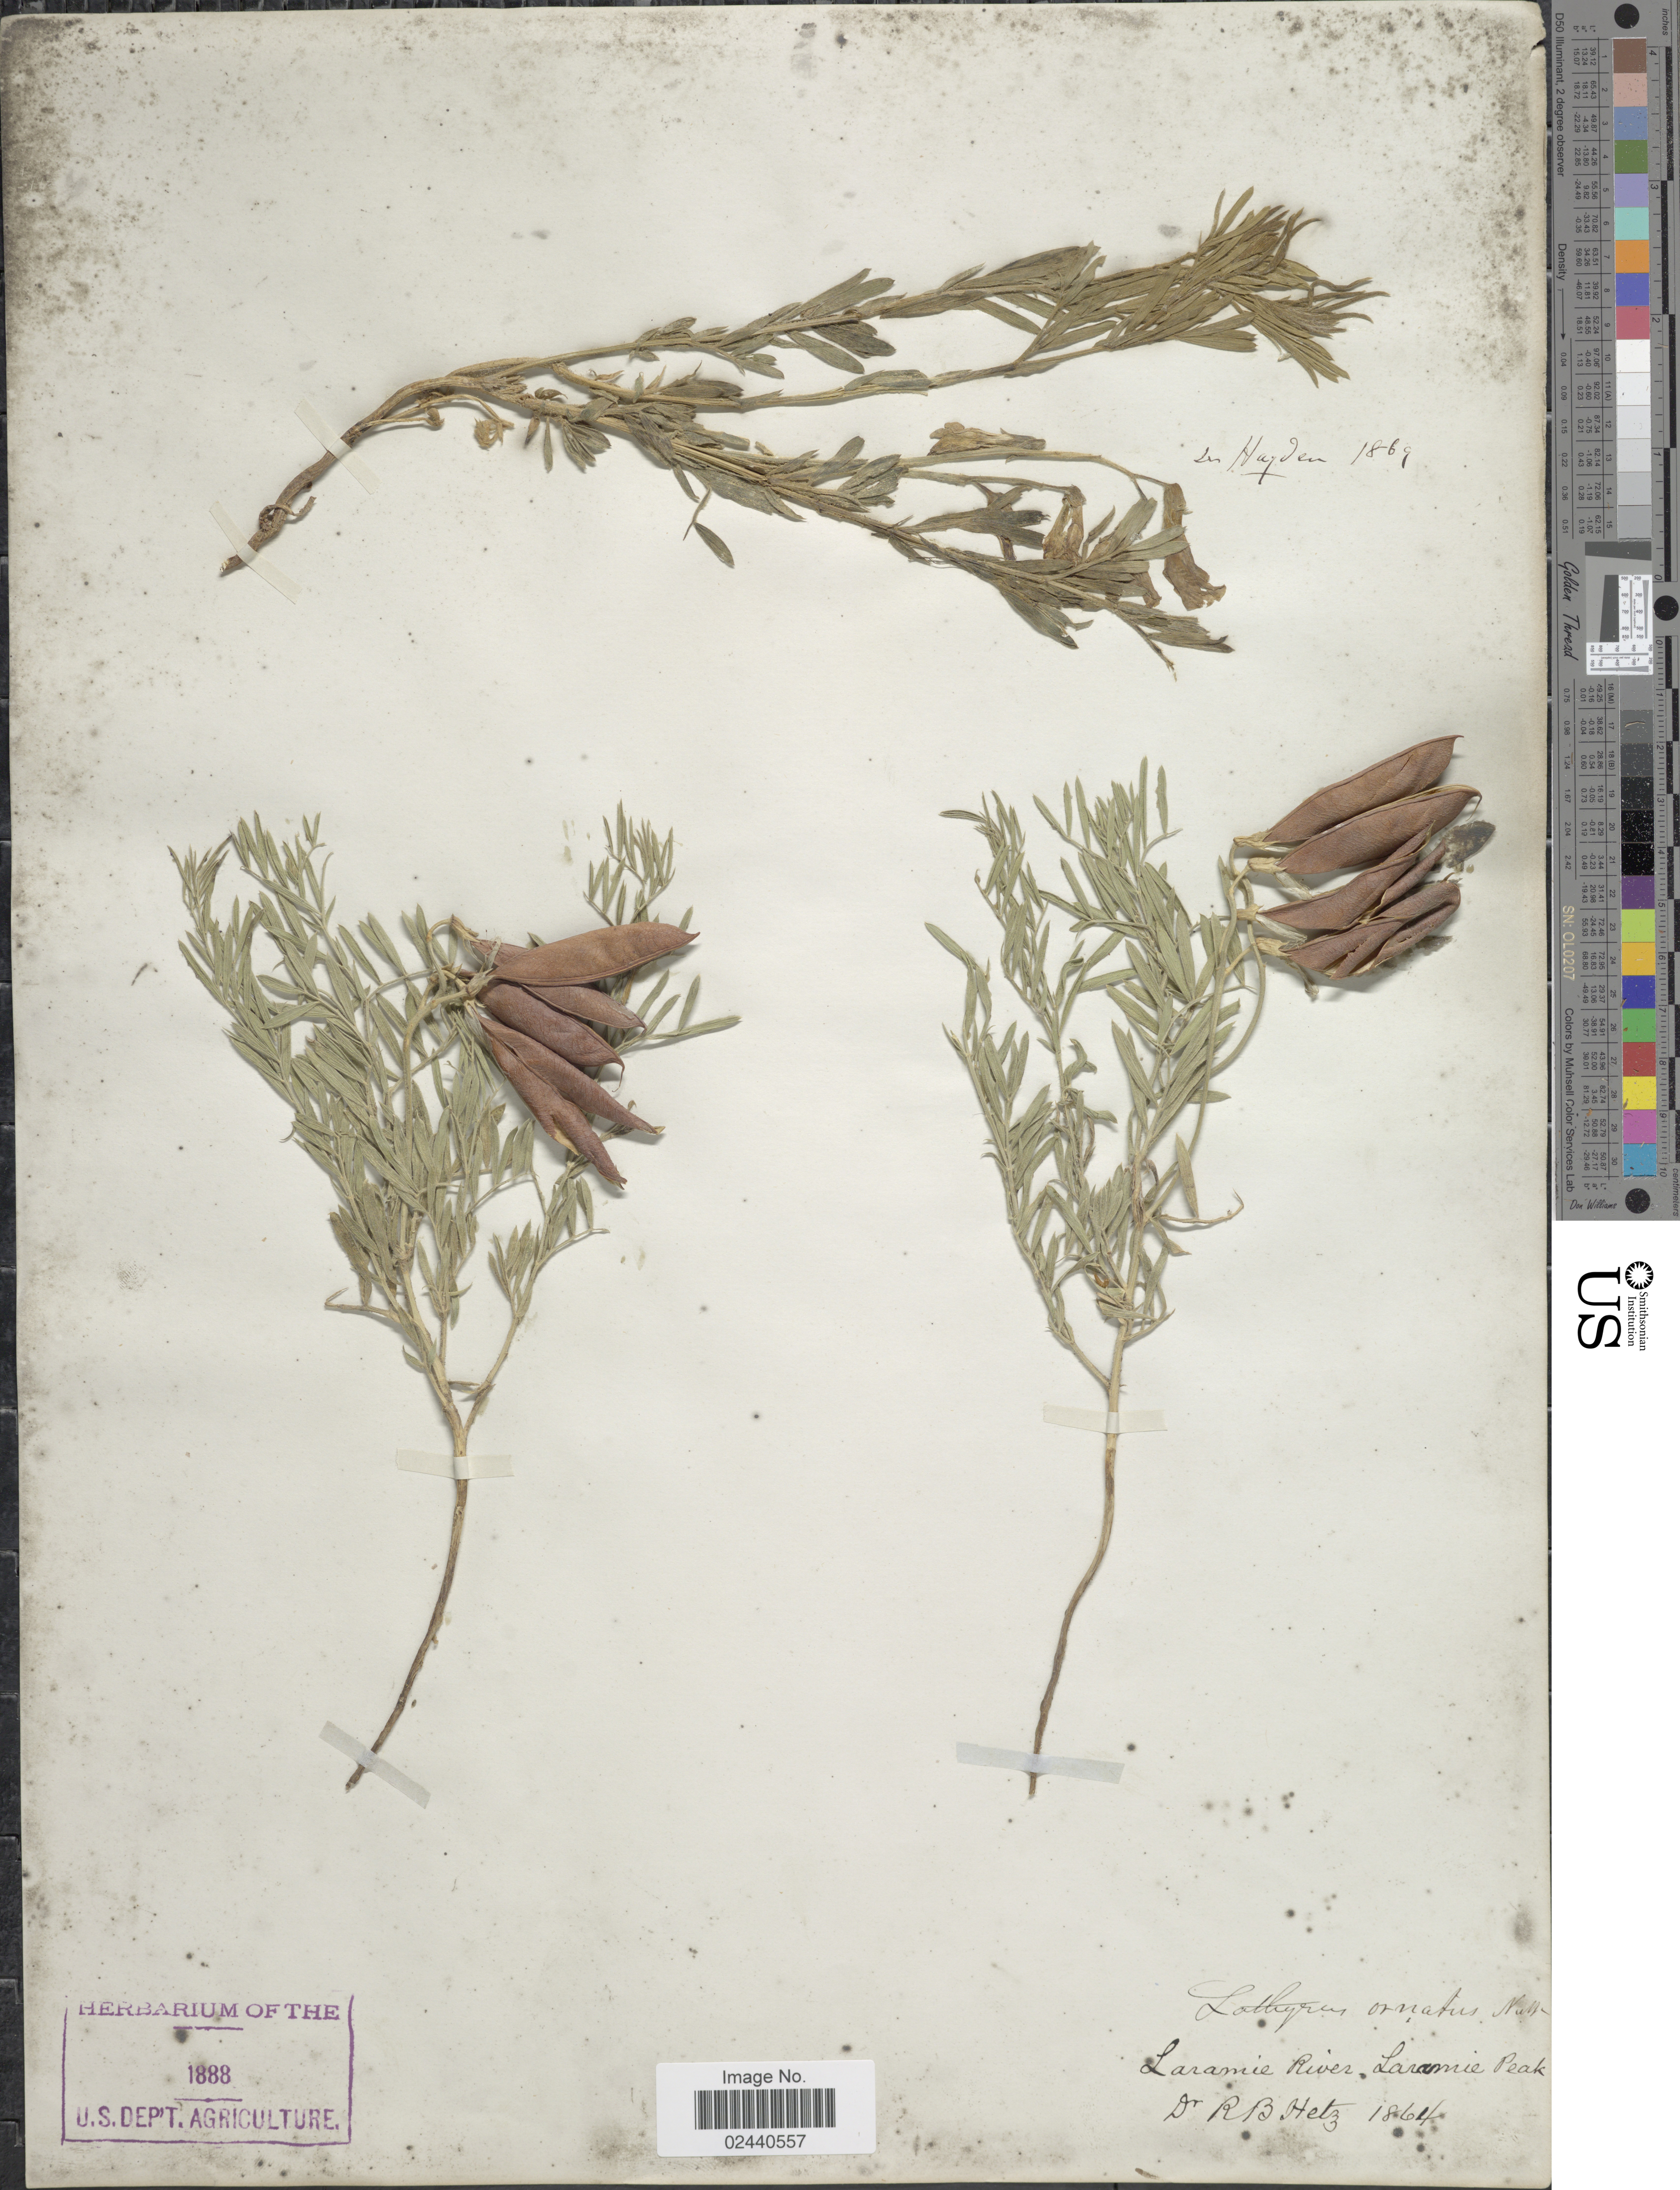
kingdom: Plantae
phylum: Tracheophyta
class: Magnoliopsida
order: Fabales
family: Fabaceae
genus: Lathyrus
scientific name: Lathyrus incanus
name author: (J.G. Sm. & Rydb.) Rydb.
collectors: R. Hetz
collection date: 1864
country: United States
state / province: Wyoming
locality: Laramie River, Laramie Peak